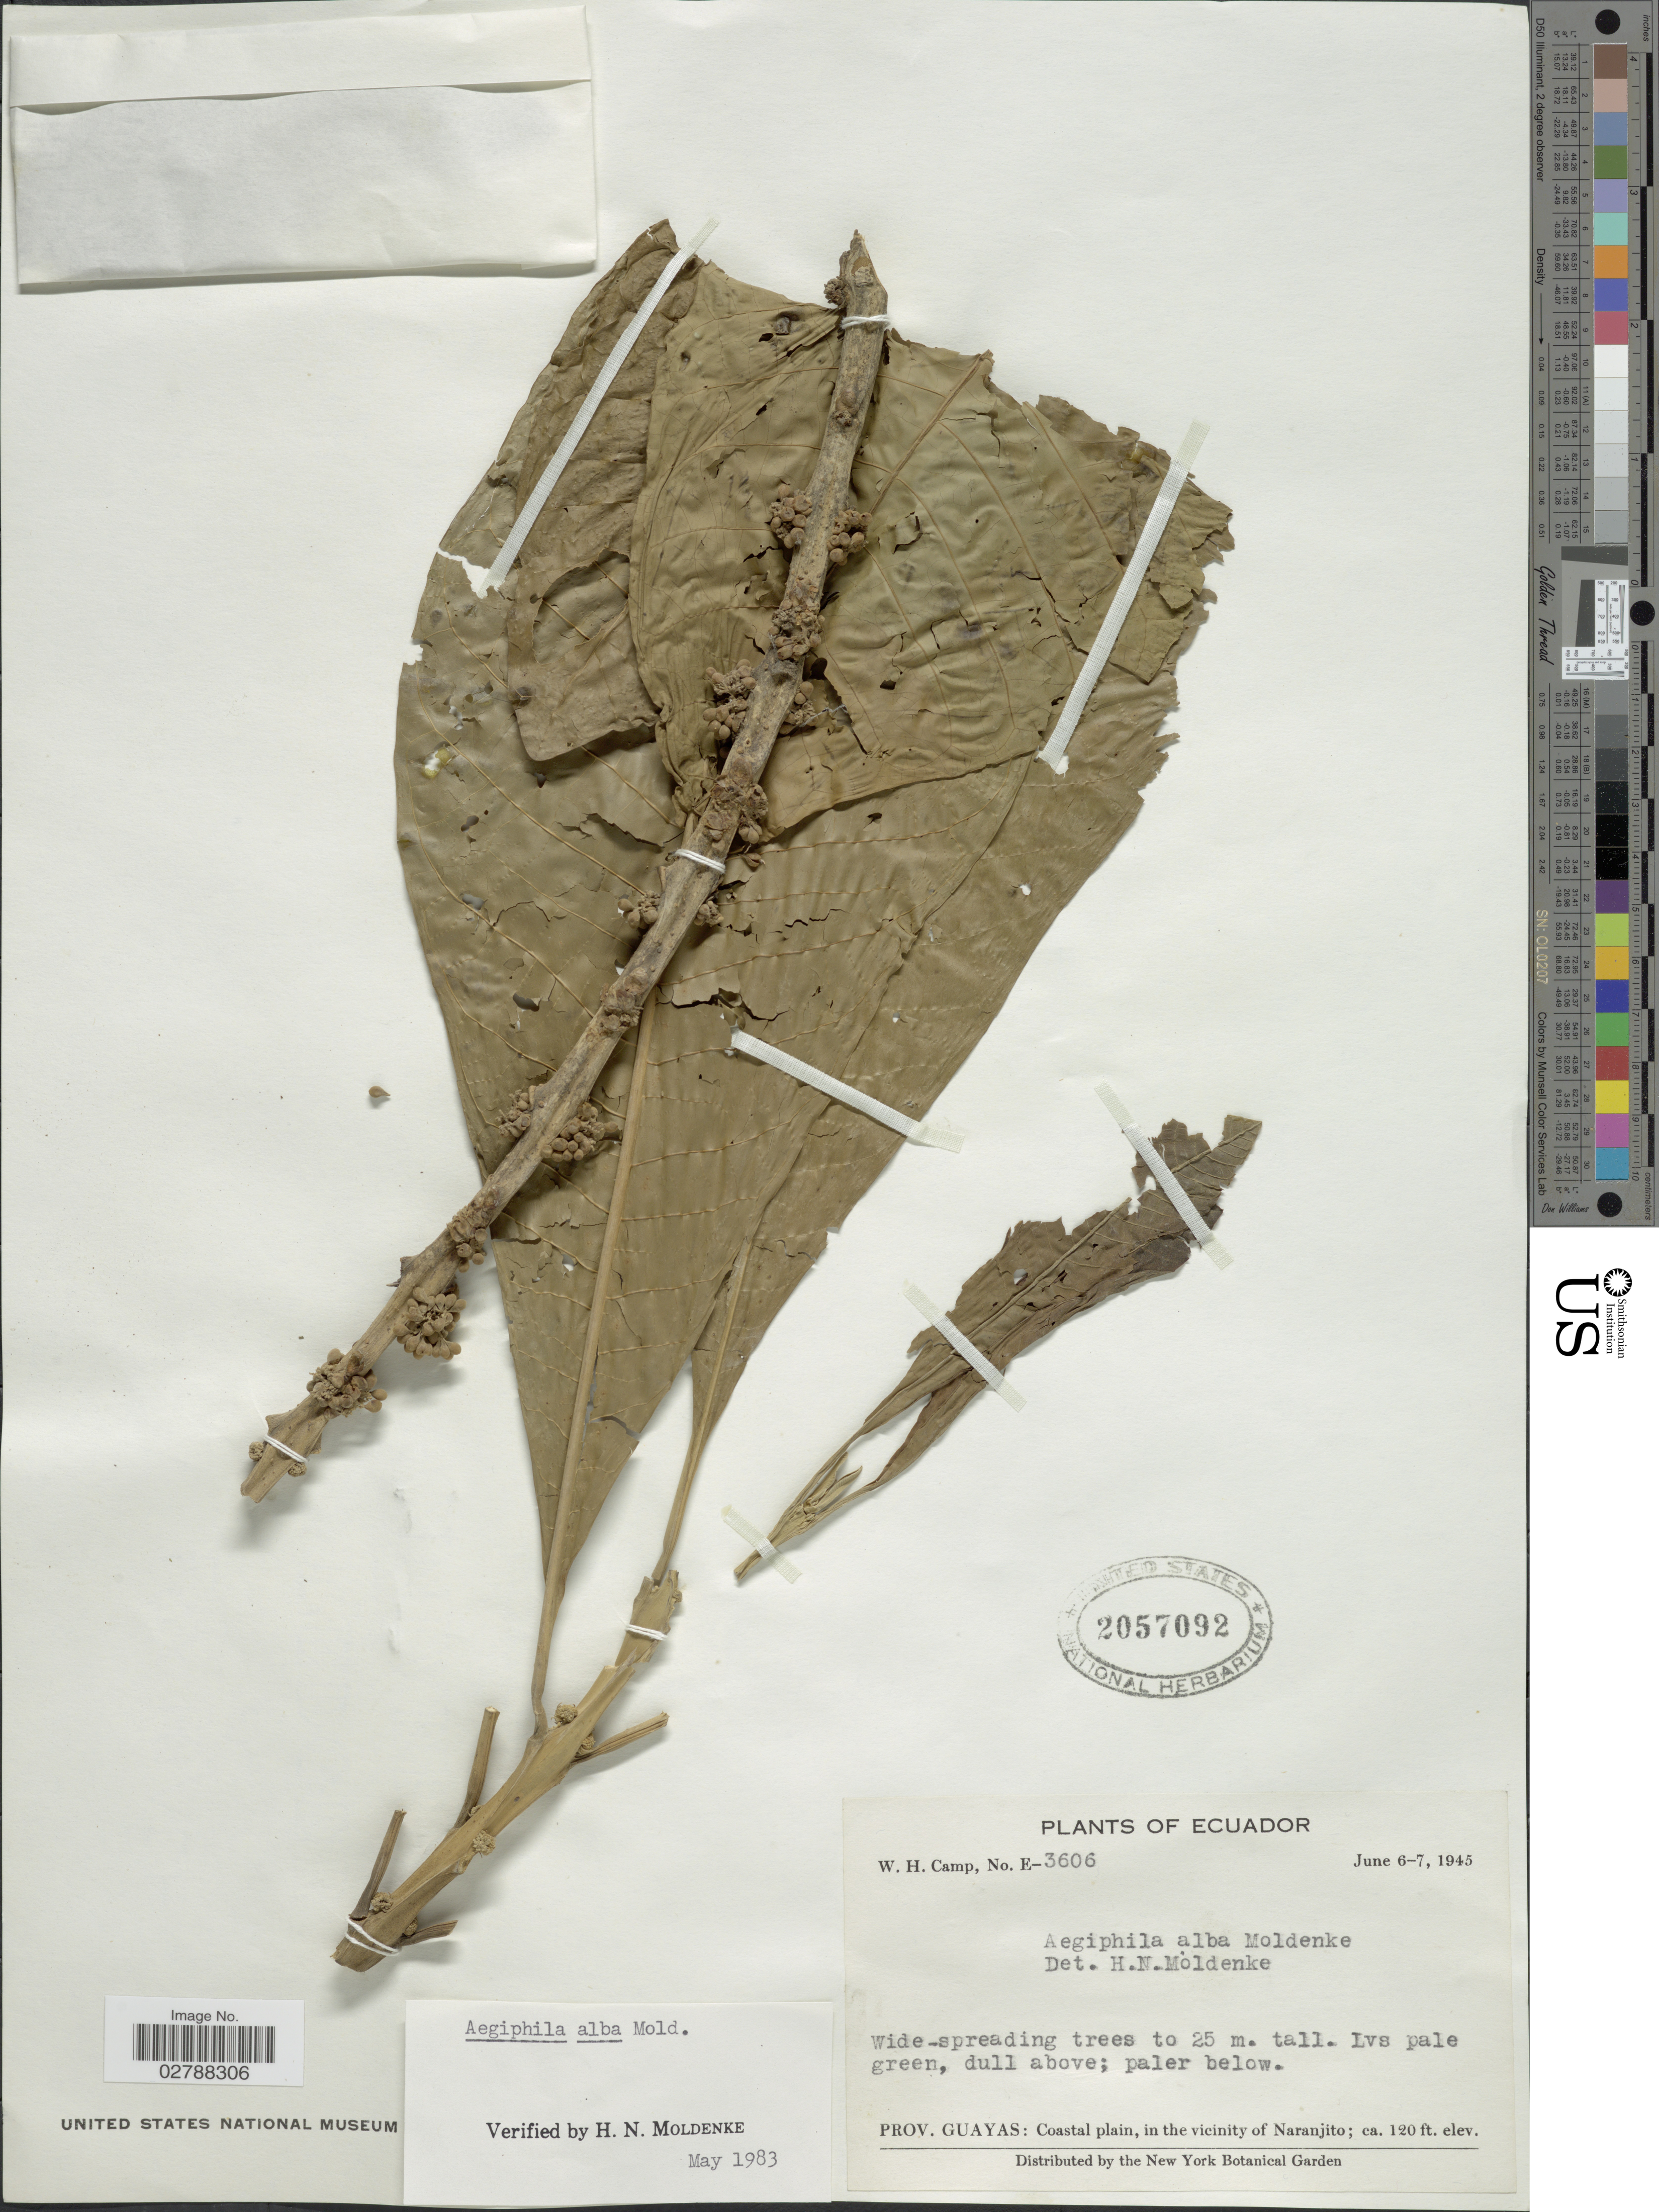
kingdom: Plantae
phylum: Tracheophyta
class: Magnoliopsida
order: Lamiales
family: Lamiaceae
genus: Aegiphila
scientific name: Aegiphila alba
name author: Moldenke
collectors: W. H. Camp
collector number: E-3606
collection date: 1945-06-06/1945-06-07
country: Ecuador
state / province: Guayas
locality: Prov. Guayas: Coastal plain, in the vicinity of Naranjito.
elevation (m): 37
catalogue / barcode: US 2057092